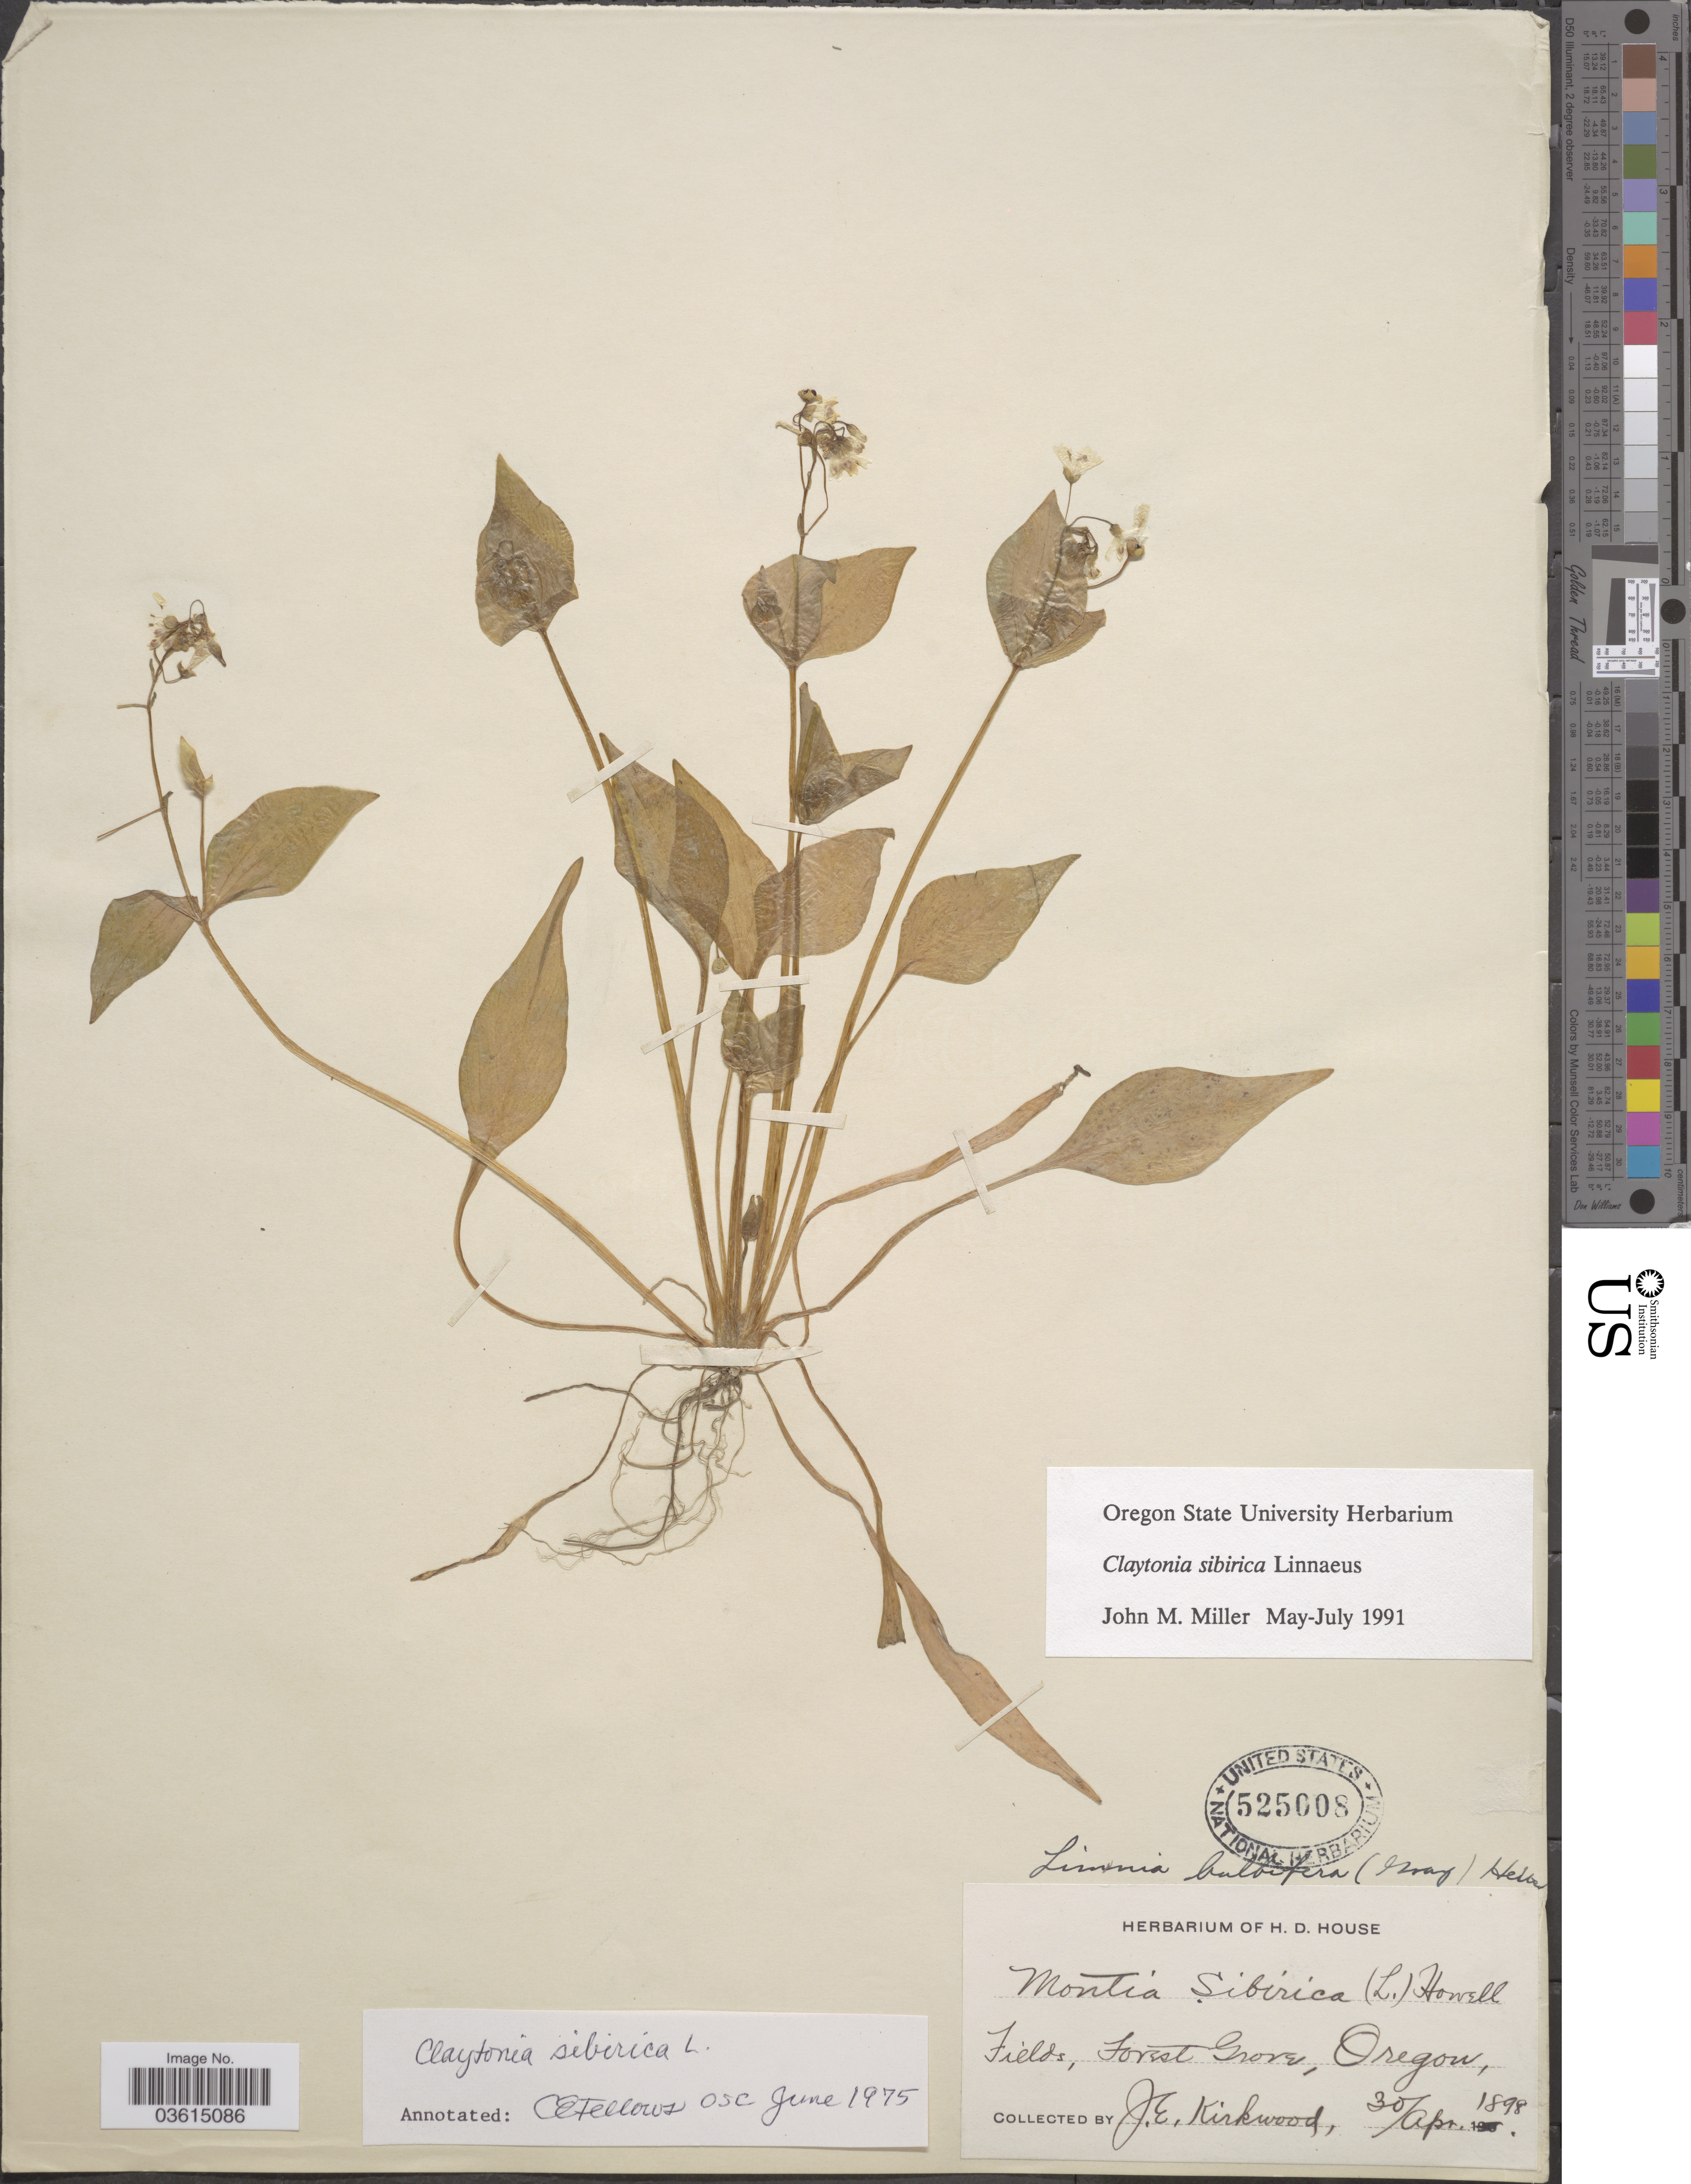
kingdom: Plantae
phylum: Tracheophyta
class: Magnoliopsida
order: Caryophyllales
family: Montiaceae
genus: Claytonia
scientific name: Claytonia sibirica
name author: L.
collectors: J. Kirkwood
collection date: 1898-04-30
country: United States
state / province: Oregon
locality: Fields, Forest Grove.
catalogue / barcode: US 525008